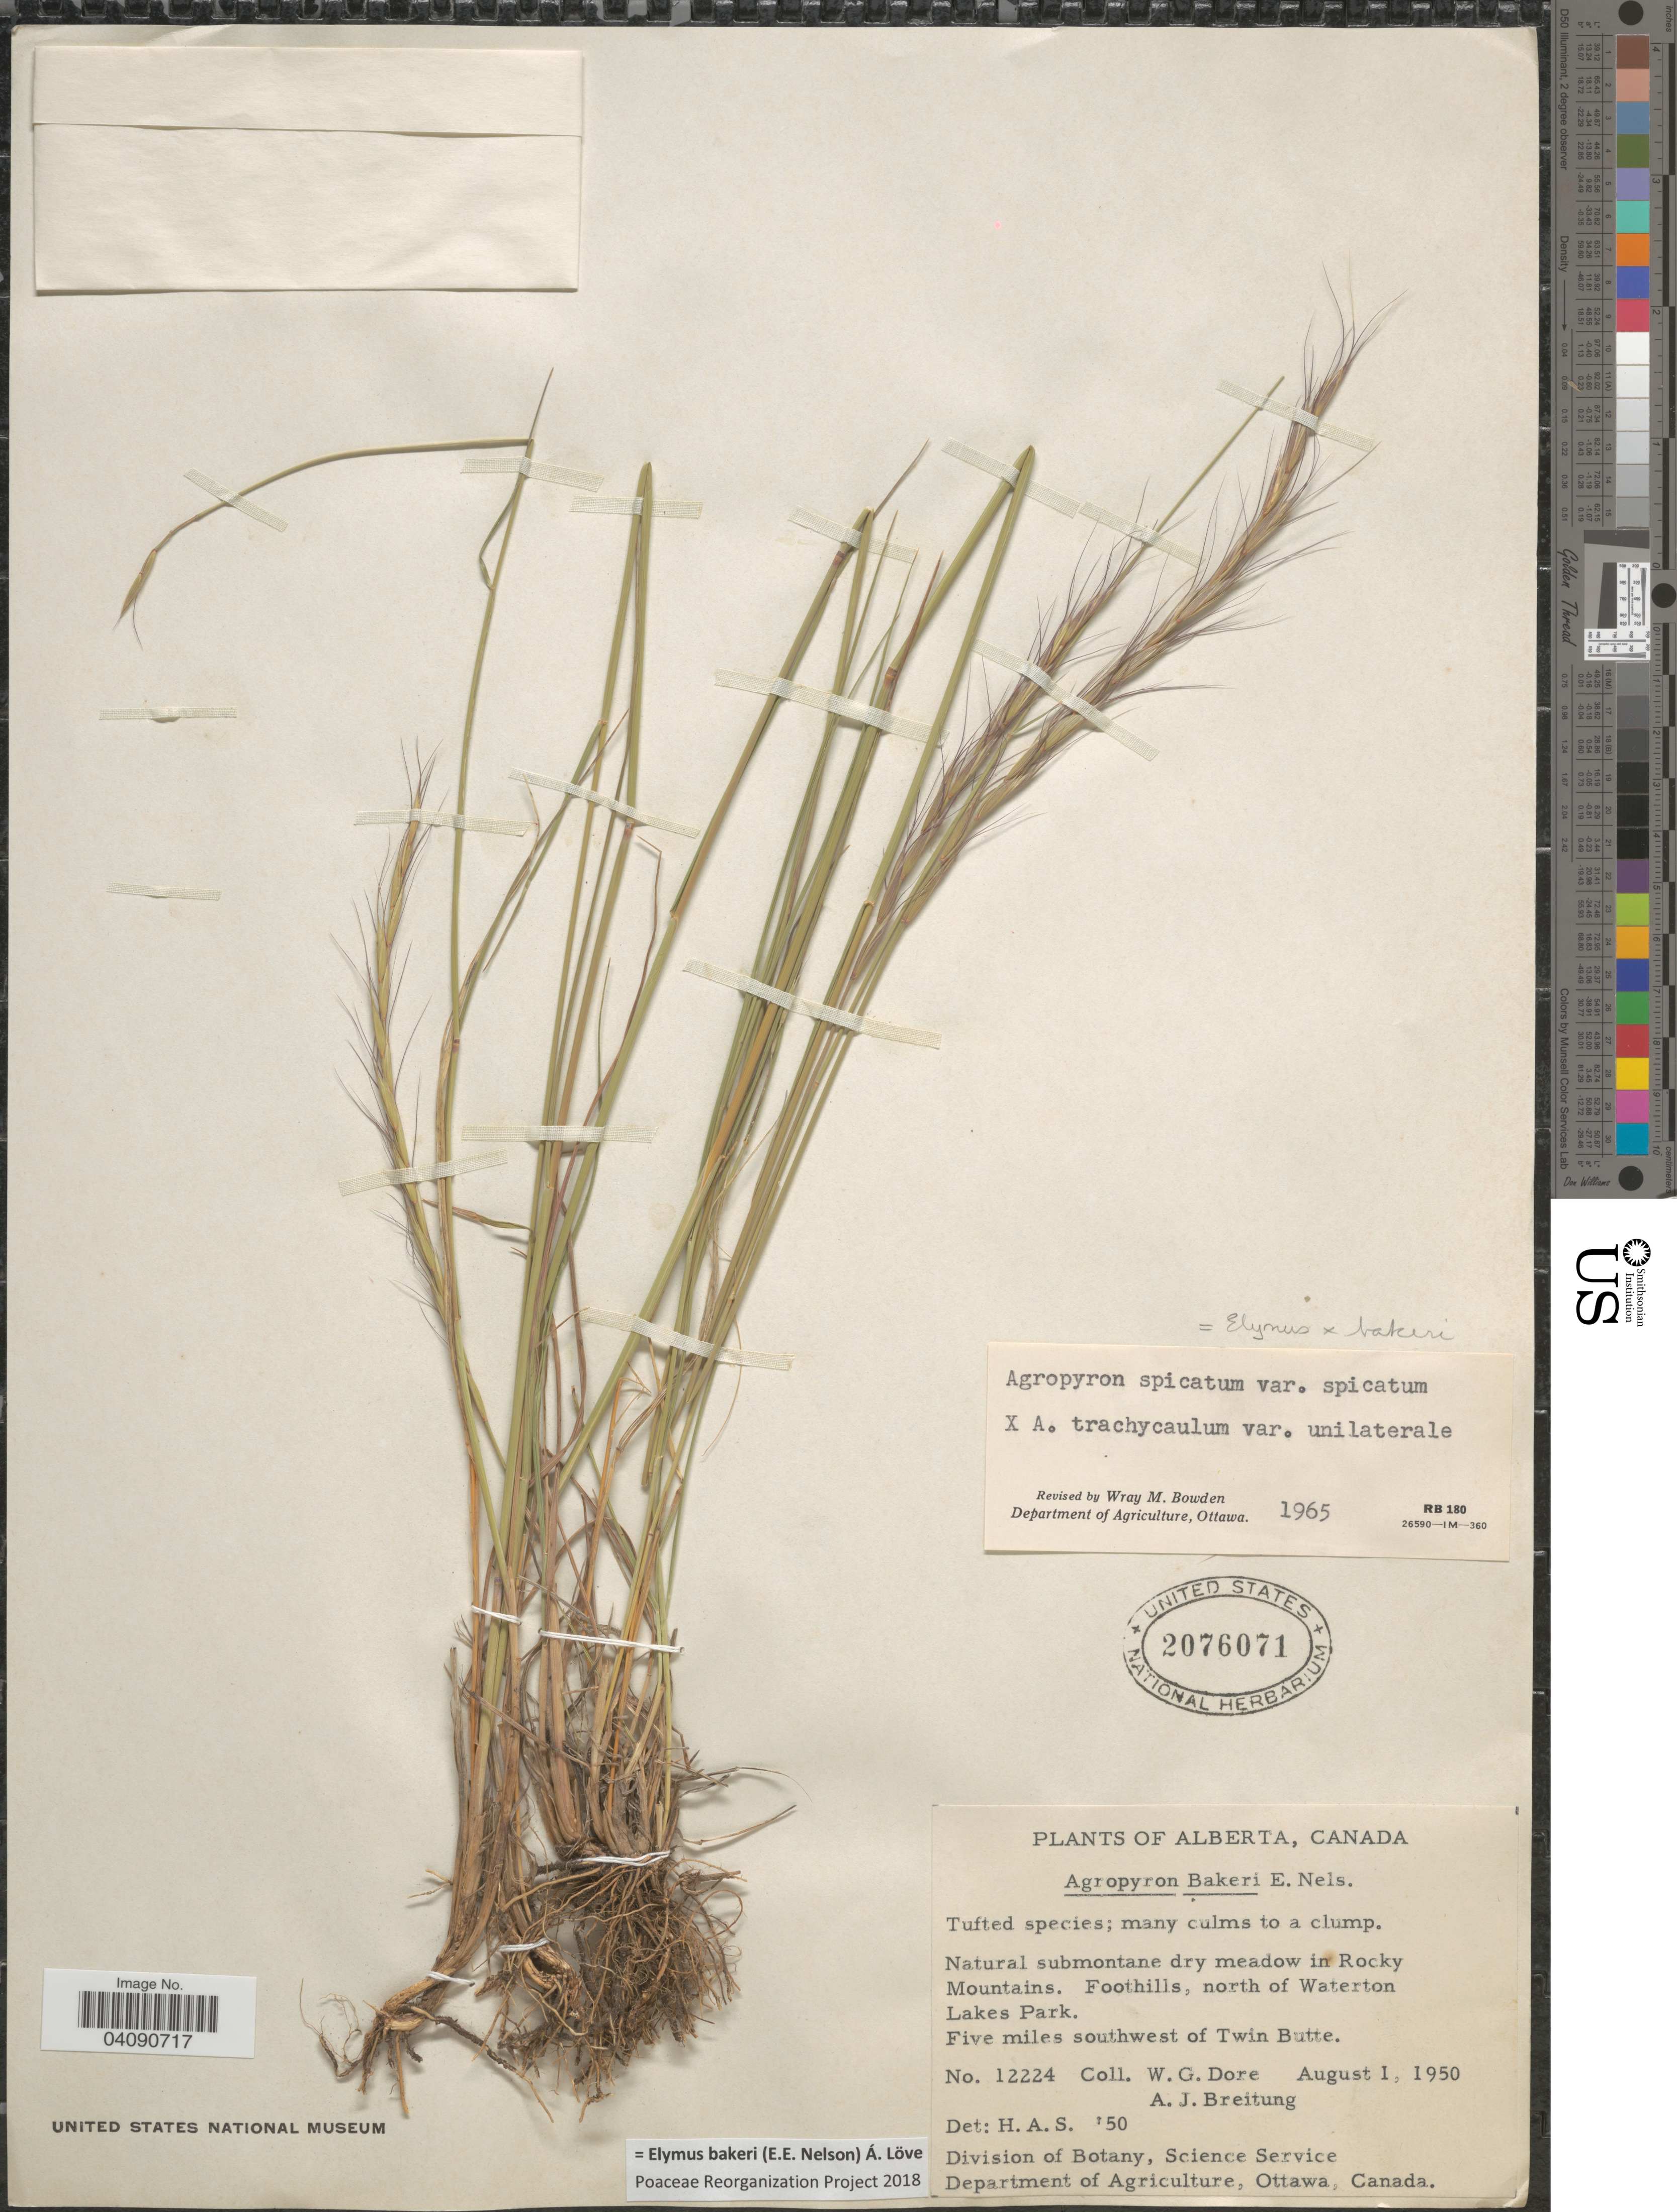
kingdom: Plantae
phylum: Tracheophyta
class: Liliopsida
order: Poales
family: Poaceae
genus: Elymus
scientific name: Elymus bakeri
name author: (E.E. Nelson) Á. Löve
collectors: W. Dore & A. Breitung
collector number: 12224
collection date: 1950-08-01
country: Canada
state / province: Alberta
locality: Natural submontane dry meadow in Rocky Mountains. Foothills, north of Waterton Lakes Park. Five miles southwest of Twin Butte.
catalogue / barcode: US 2076071